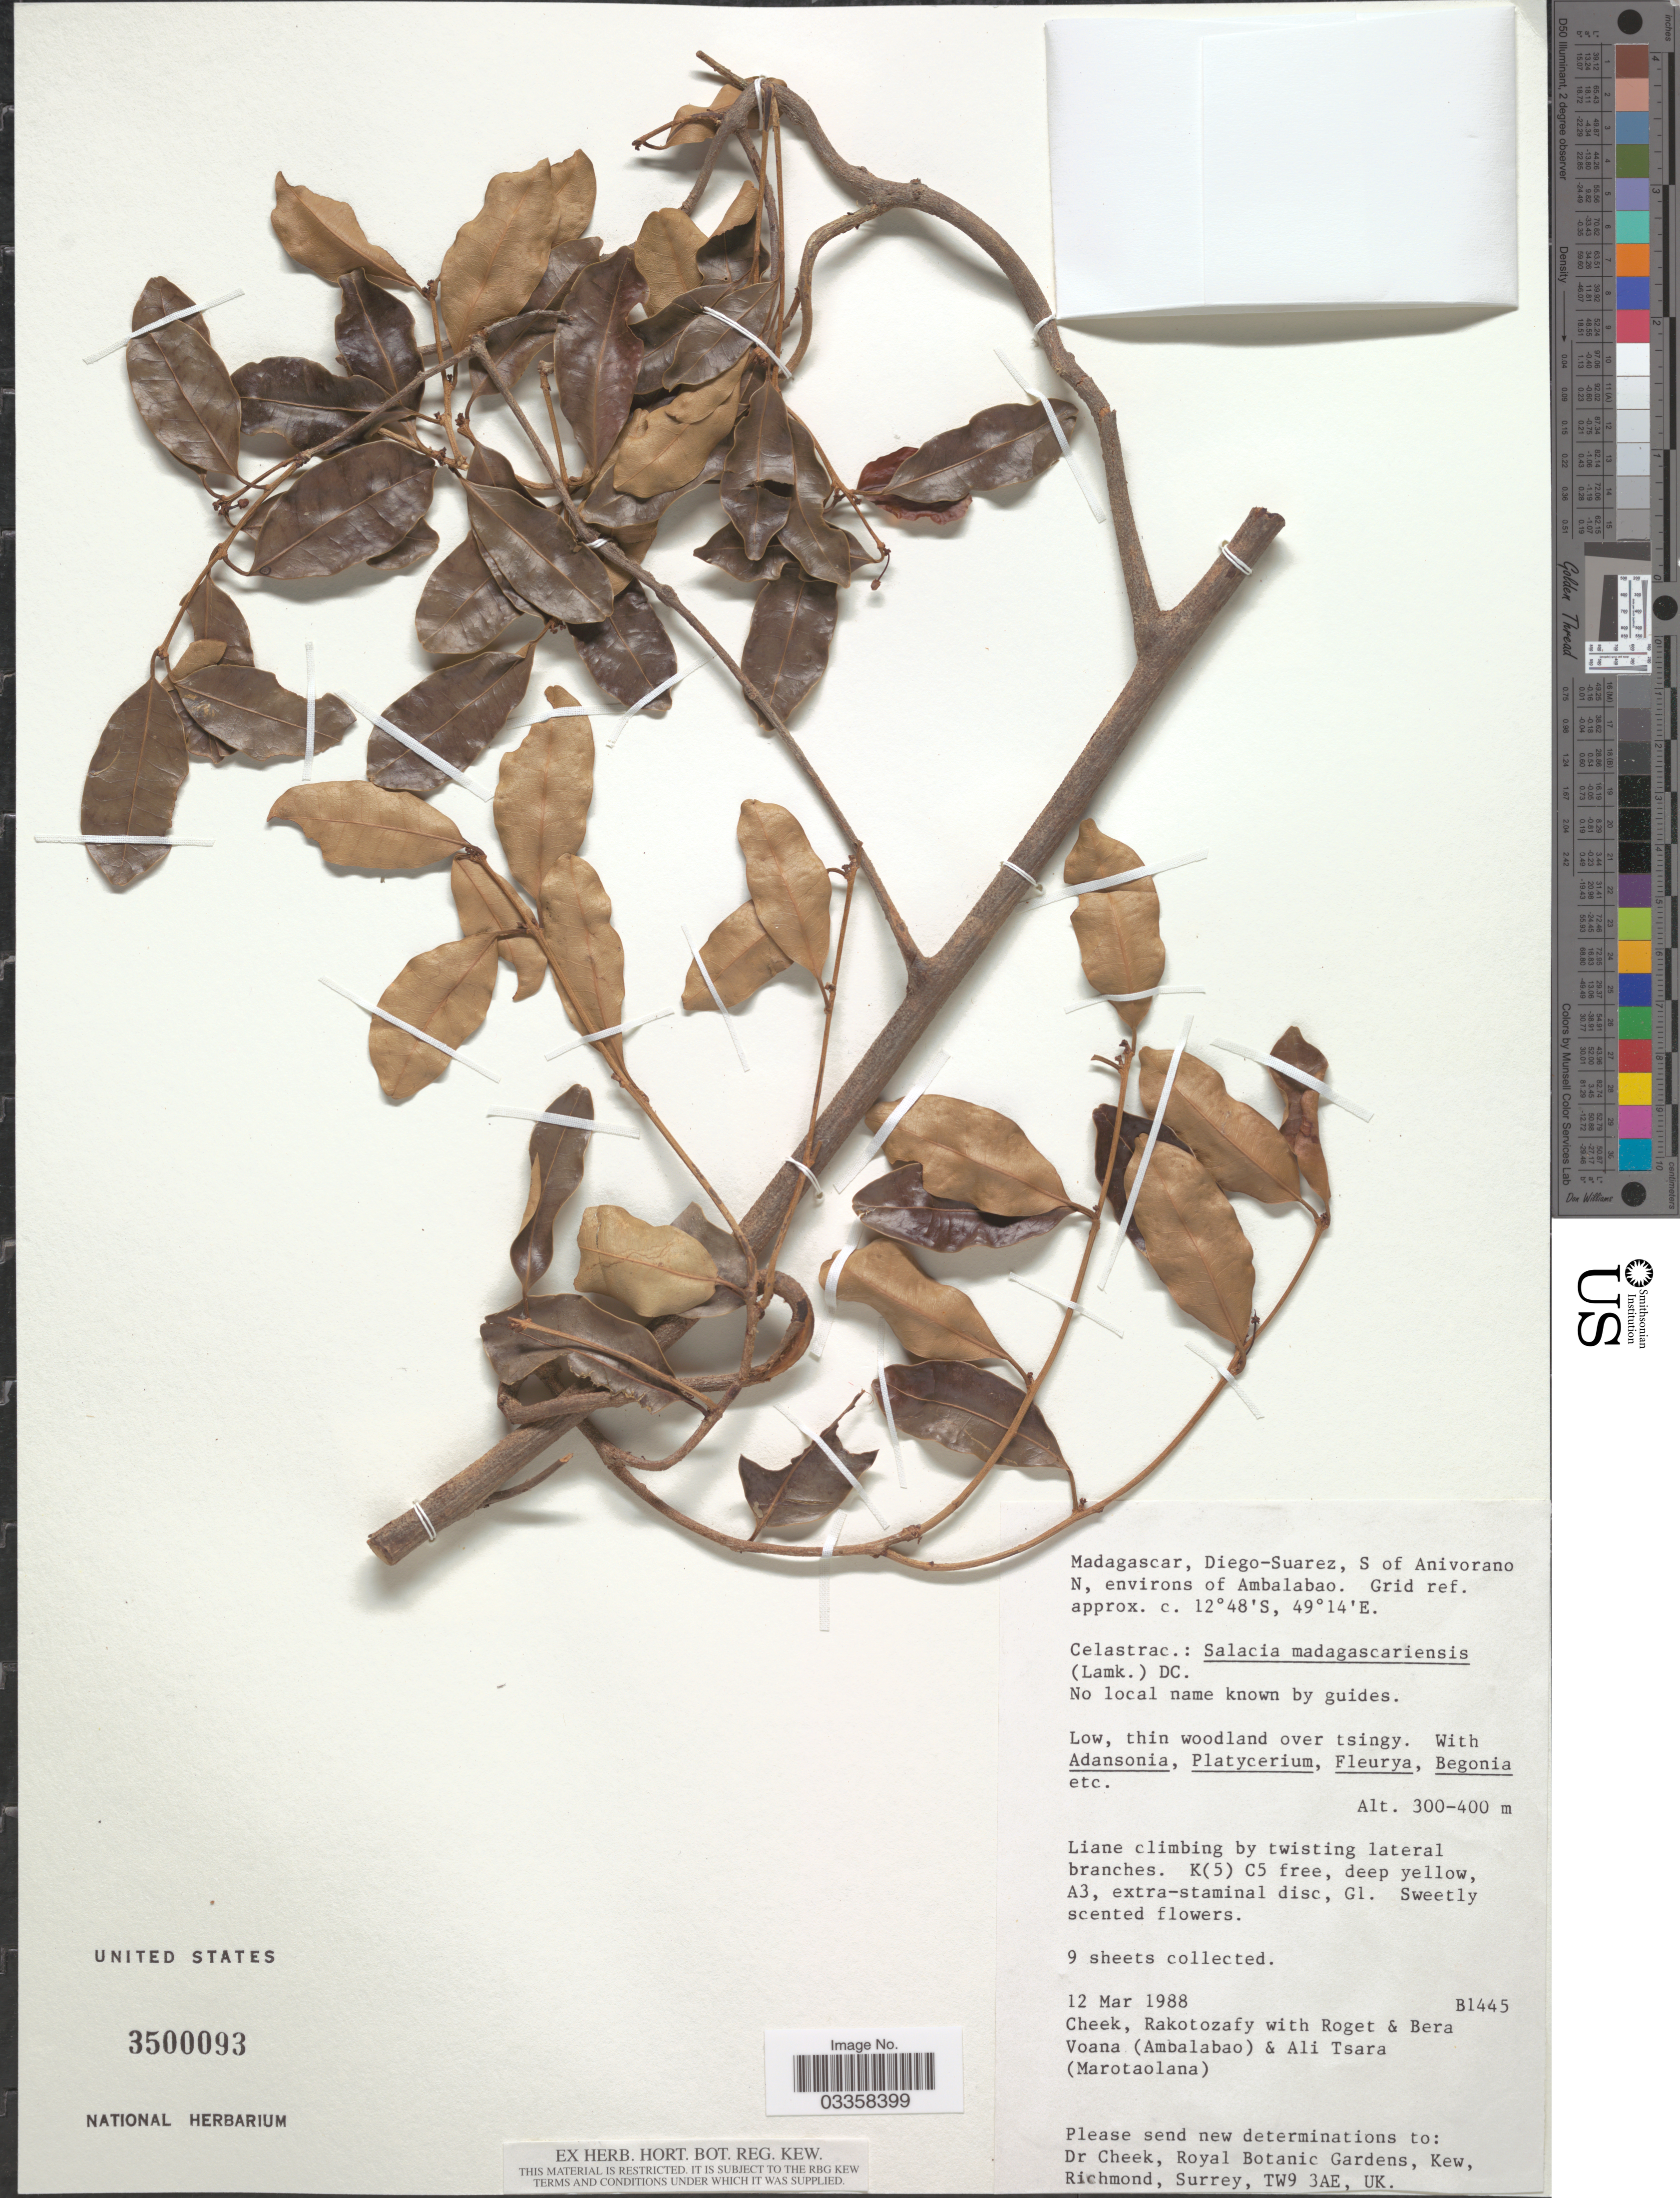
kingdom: Plantae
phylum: Tracheophyta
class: Magnoliopsida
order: Celastrales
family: Celastraceae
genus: Salacia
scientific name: Salacia madagascariensis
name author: (Lam.) DC.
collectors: -. Cheek, Rakotozafy, -. Roget, -. Bera Voana & -. Ali Tsara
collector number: B1445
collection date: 1988-03-12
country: Madagascar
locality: Diego-Suarez, S of Anivorano N, environs of Ambalabao.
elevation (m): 300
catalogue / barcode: US 3500093